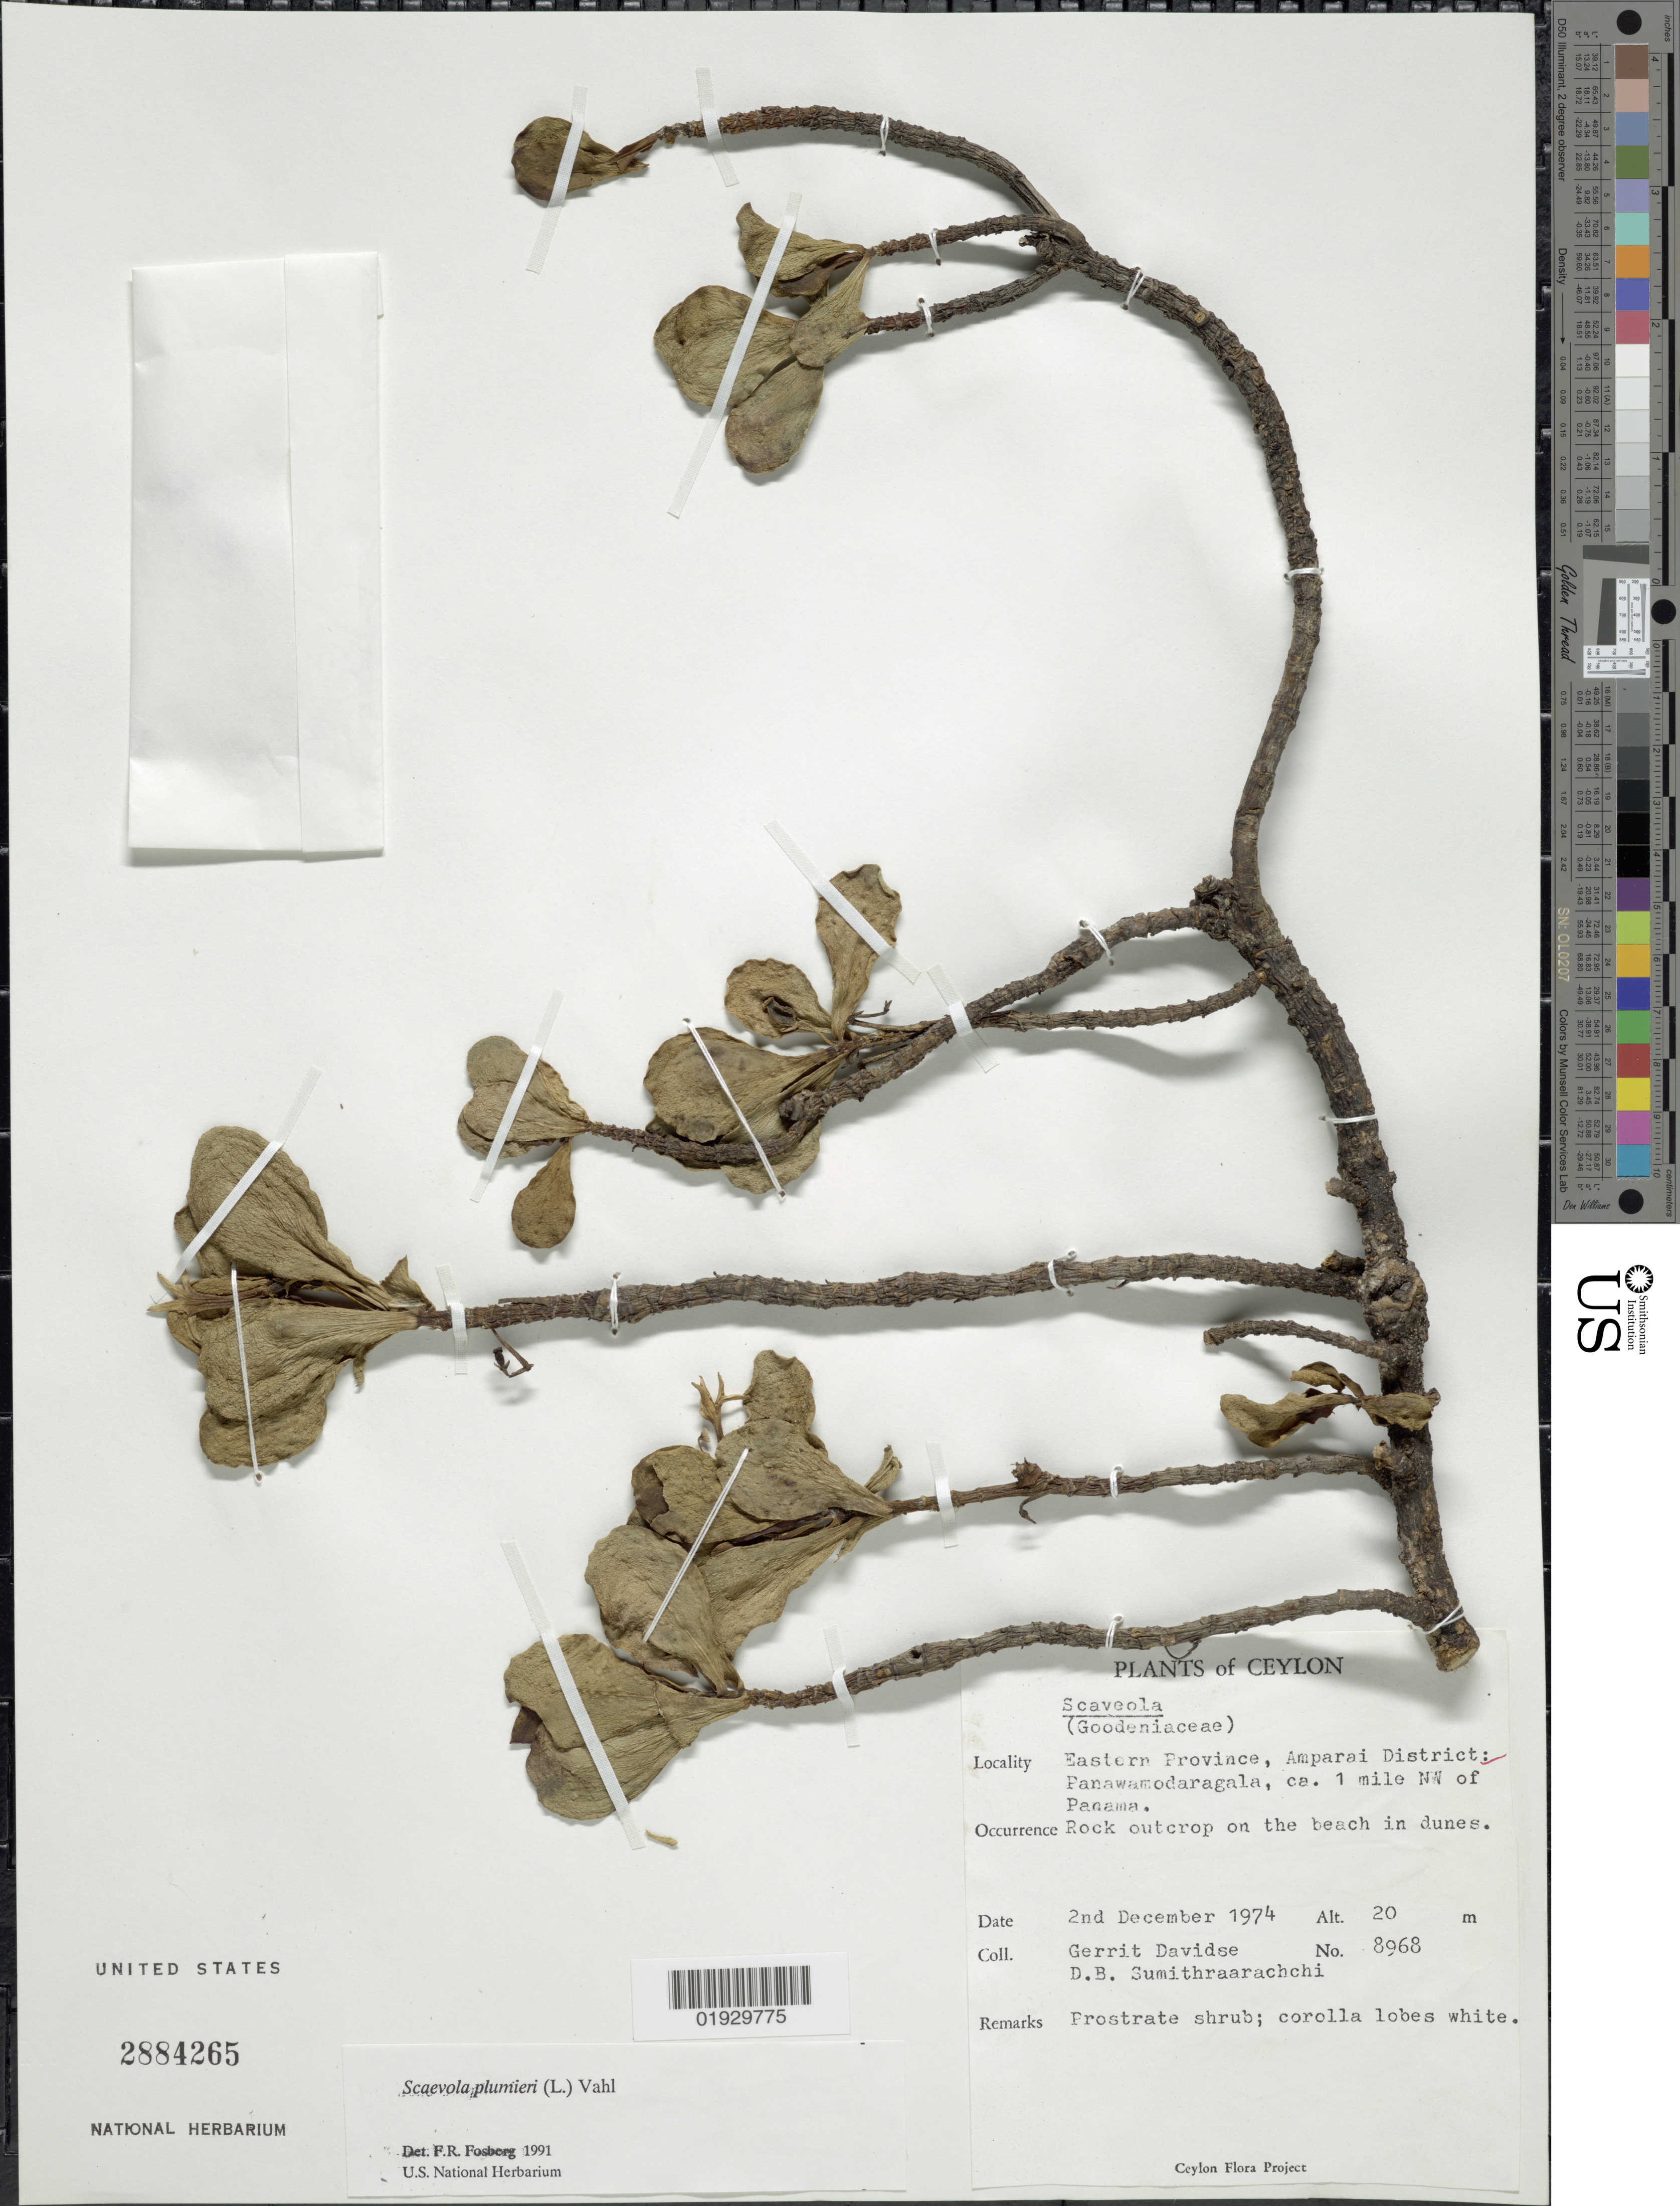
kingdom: Plantae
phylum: Tracheophyta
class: Magnoliopsida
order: Asterales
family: Goodeniaceae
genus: Scaevola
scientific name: Scaevola plumieri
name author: (L.) Vahl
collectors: G. Davidse & D. B. Sumithraarachchi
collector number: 8968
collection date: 1974-12-02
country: Sri Lanka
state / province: Eastern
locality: Ceylon. Eastern Province, Amparai District: Panawamodaragala, ca. 1 mile NW of Panama.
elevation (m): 20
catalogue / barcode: US 2884265